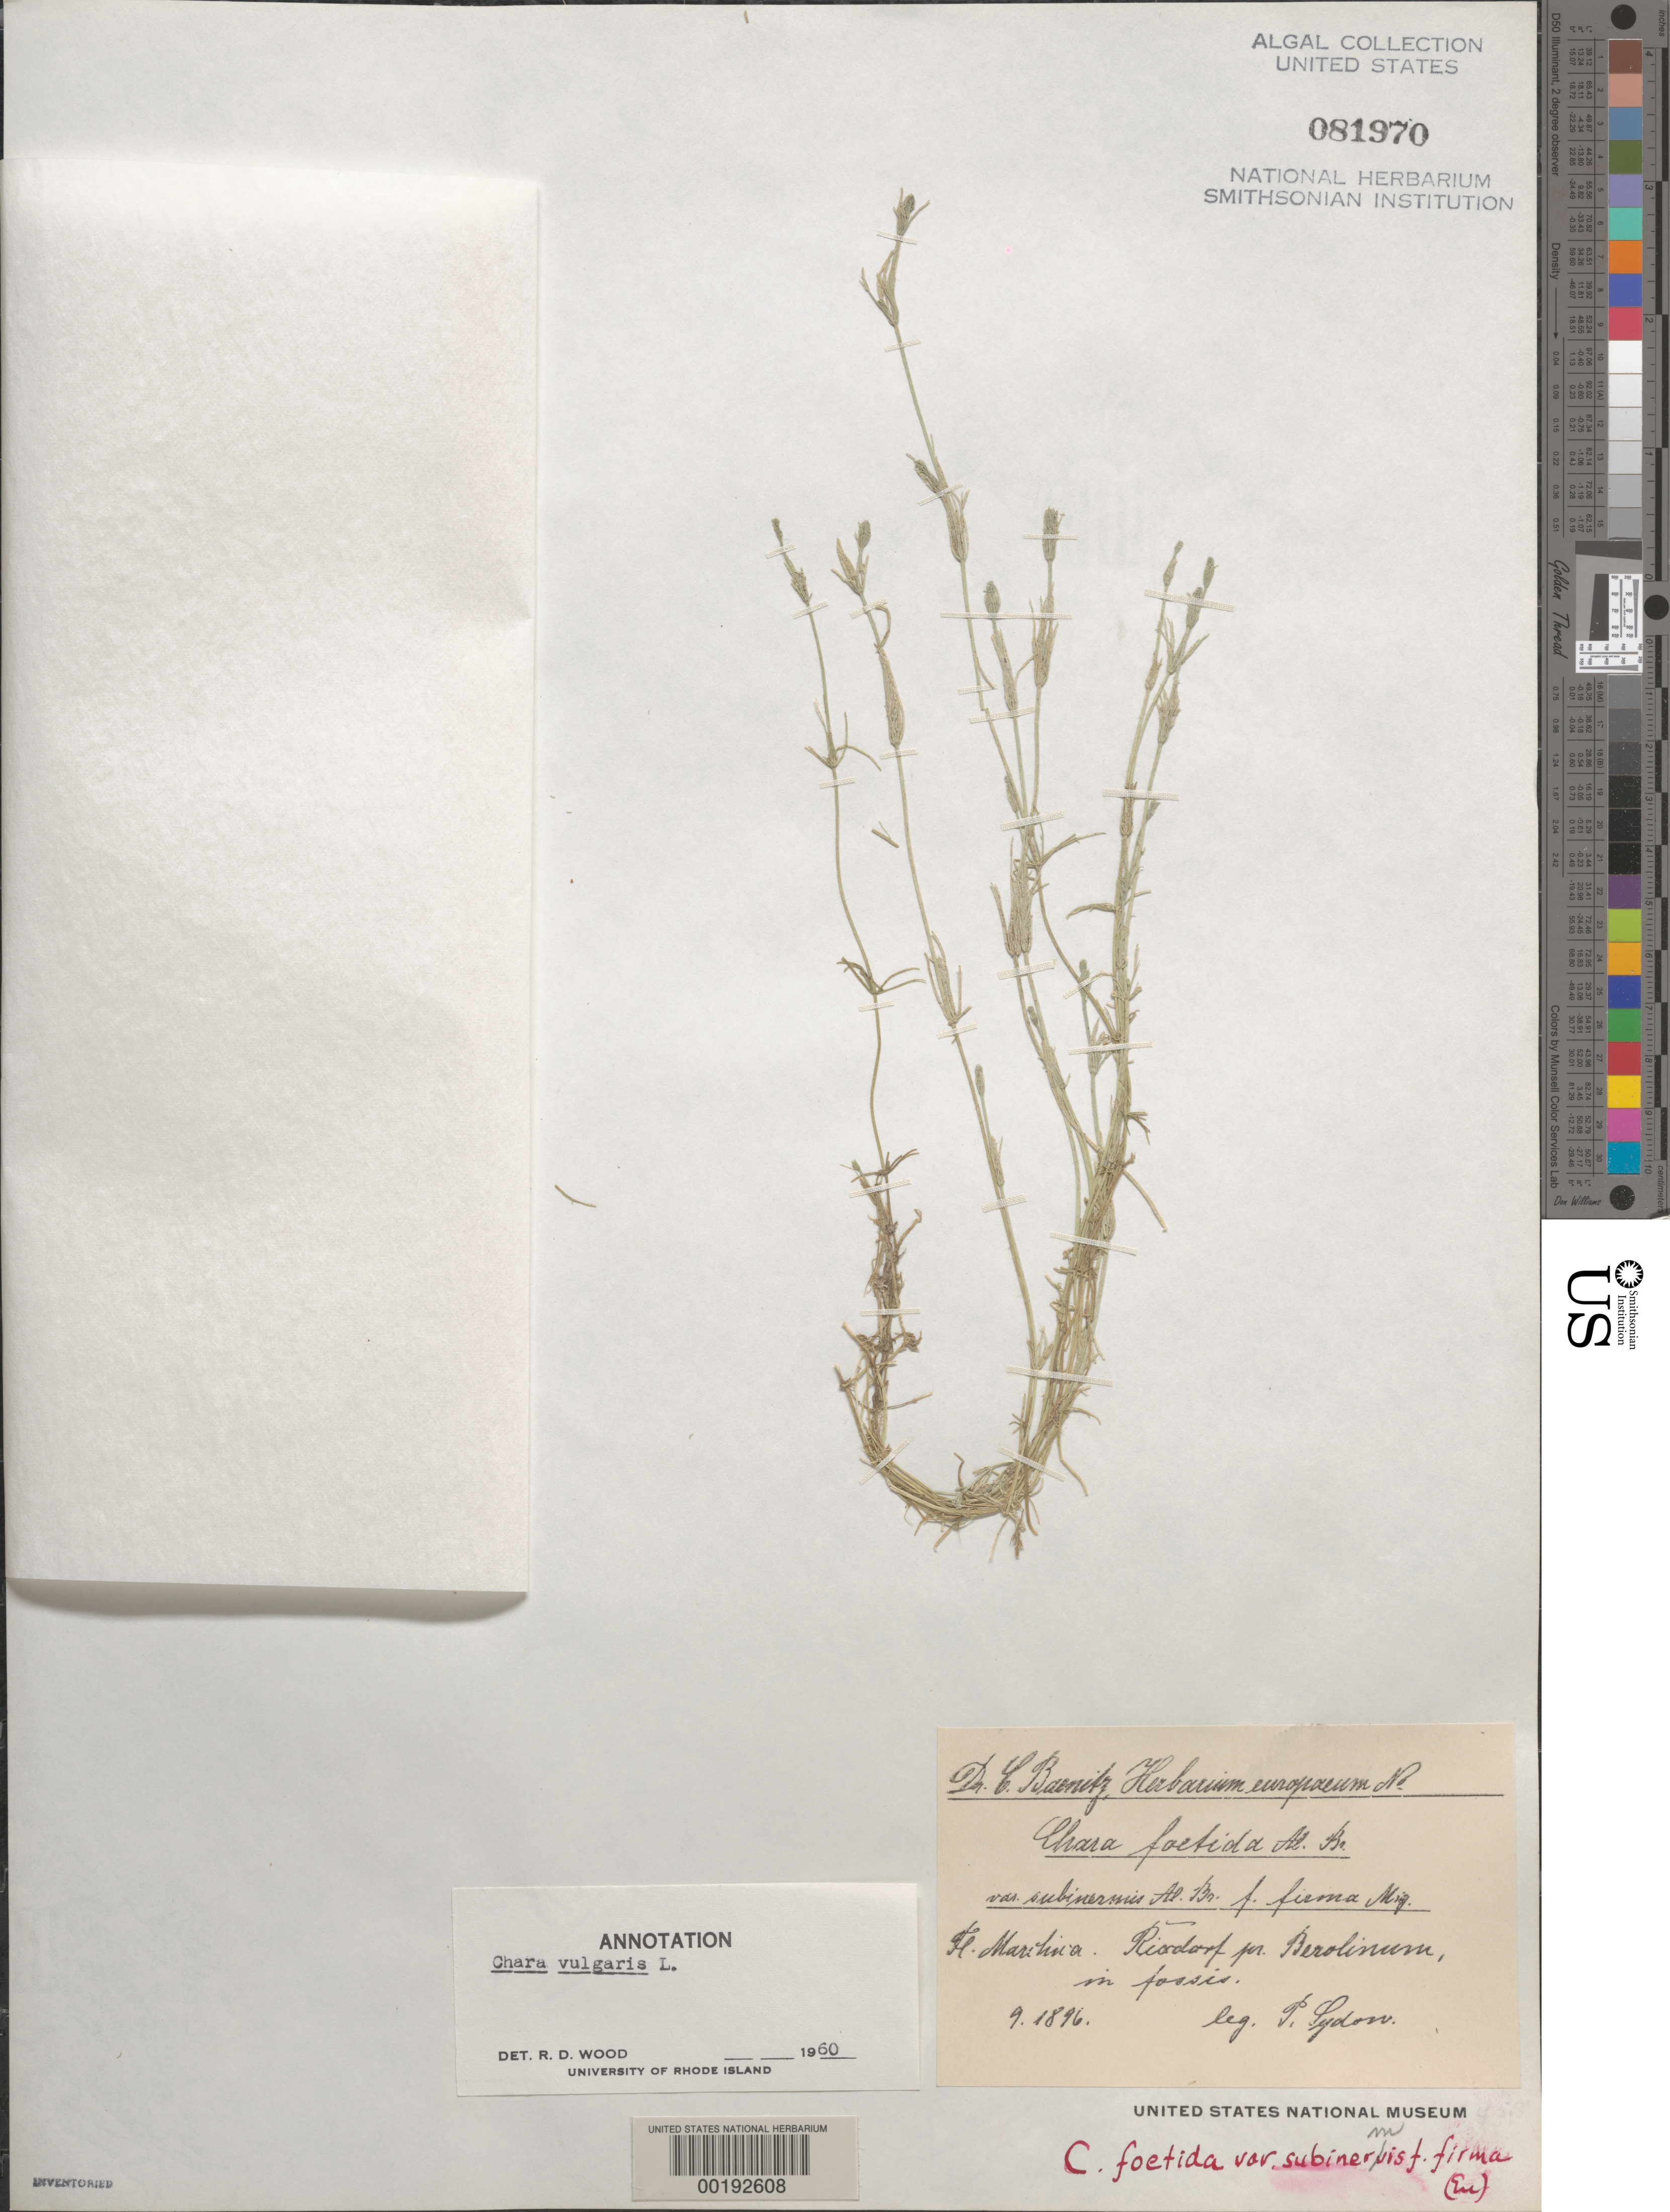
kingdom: Plantae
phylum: Charophyta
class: Charophyceae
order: Charales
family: Characeae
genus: Chara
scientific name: Chara vulgaris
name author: L.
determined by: Wood, R. D.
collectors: P. Sydow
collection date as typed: Sep 1896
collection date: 1896-09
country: Germany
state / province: Berlin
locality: Neukolln (rixdorf), berlin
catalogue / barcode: US 81970